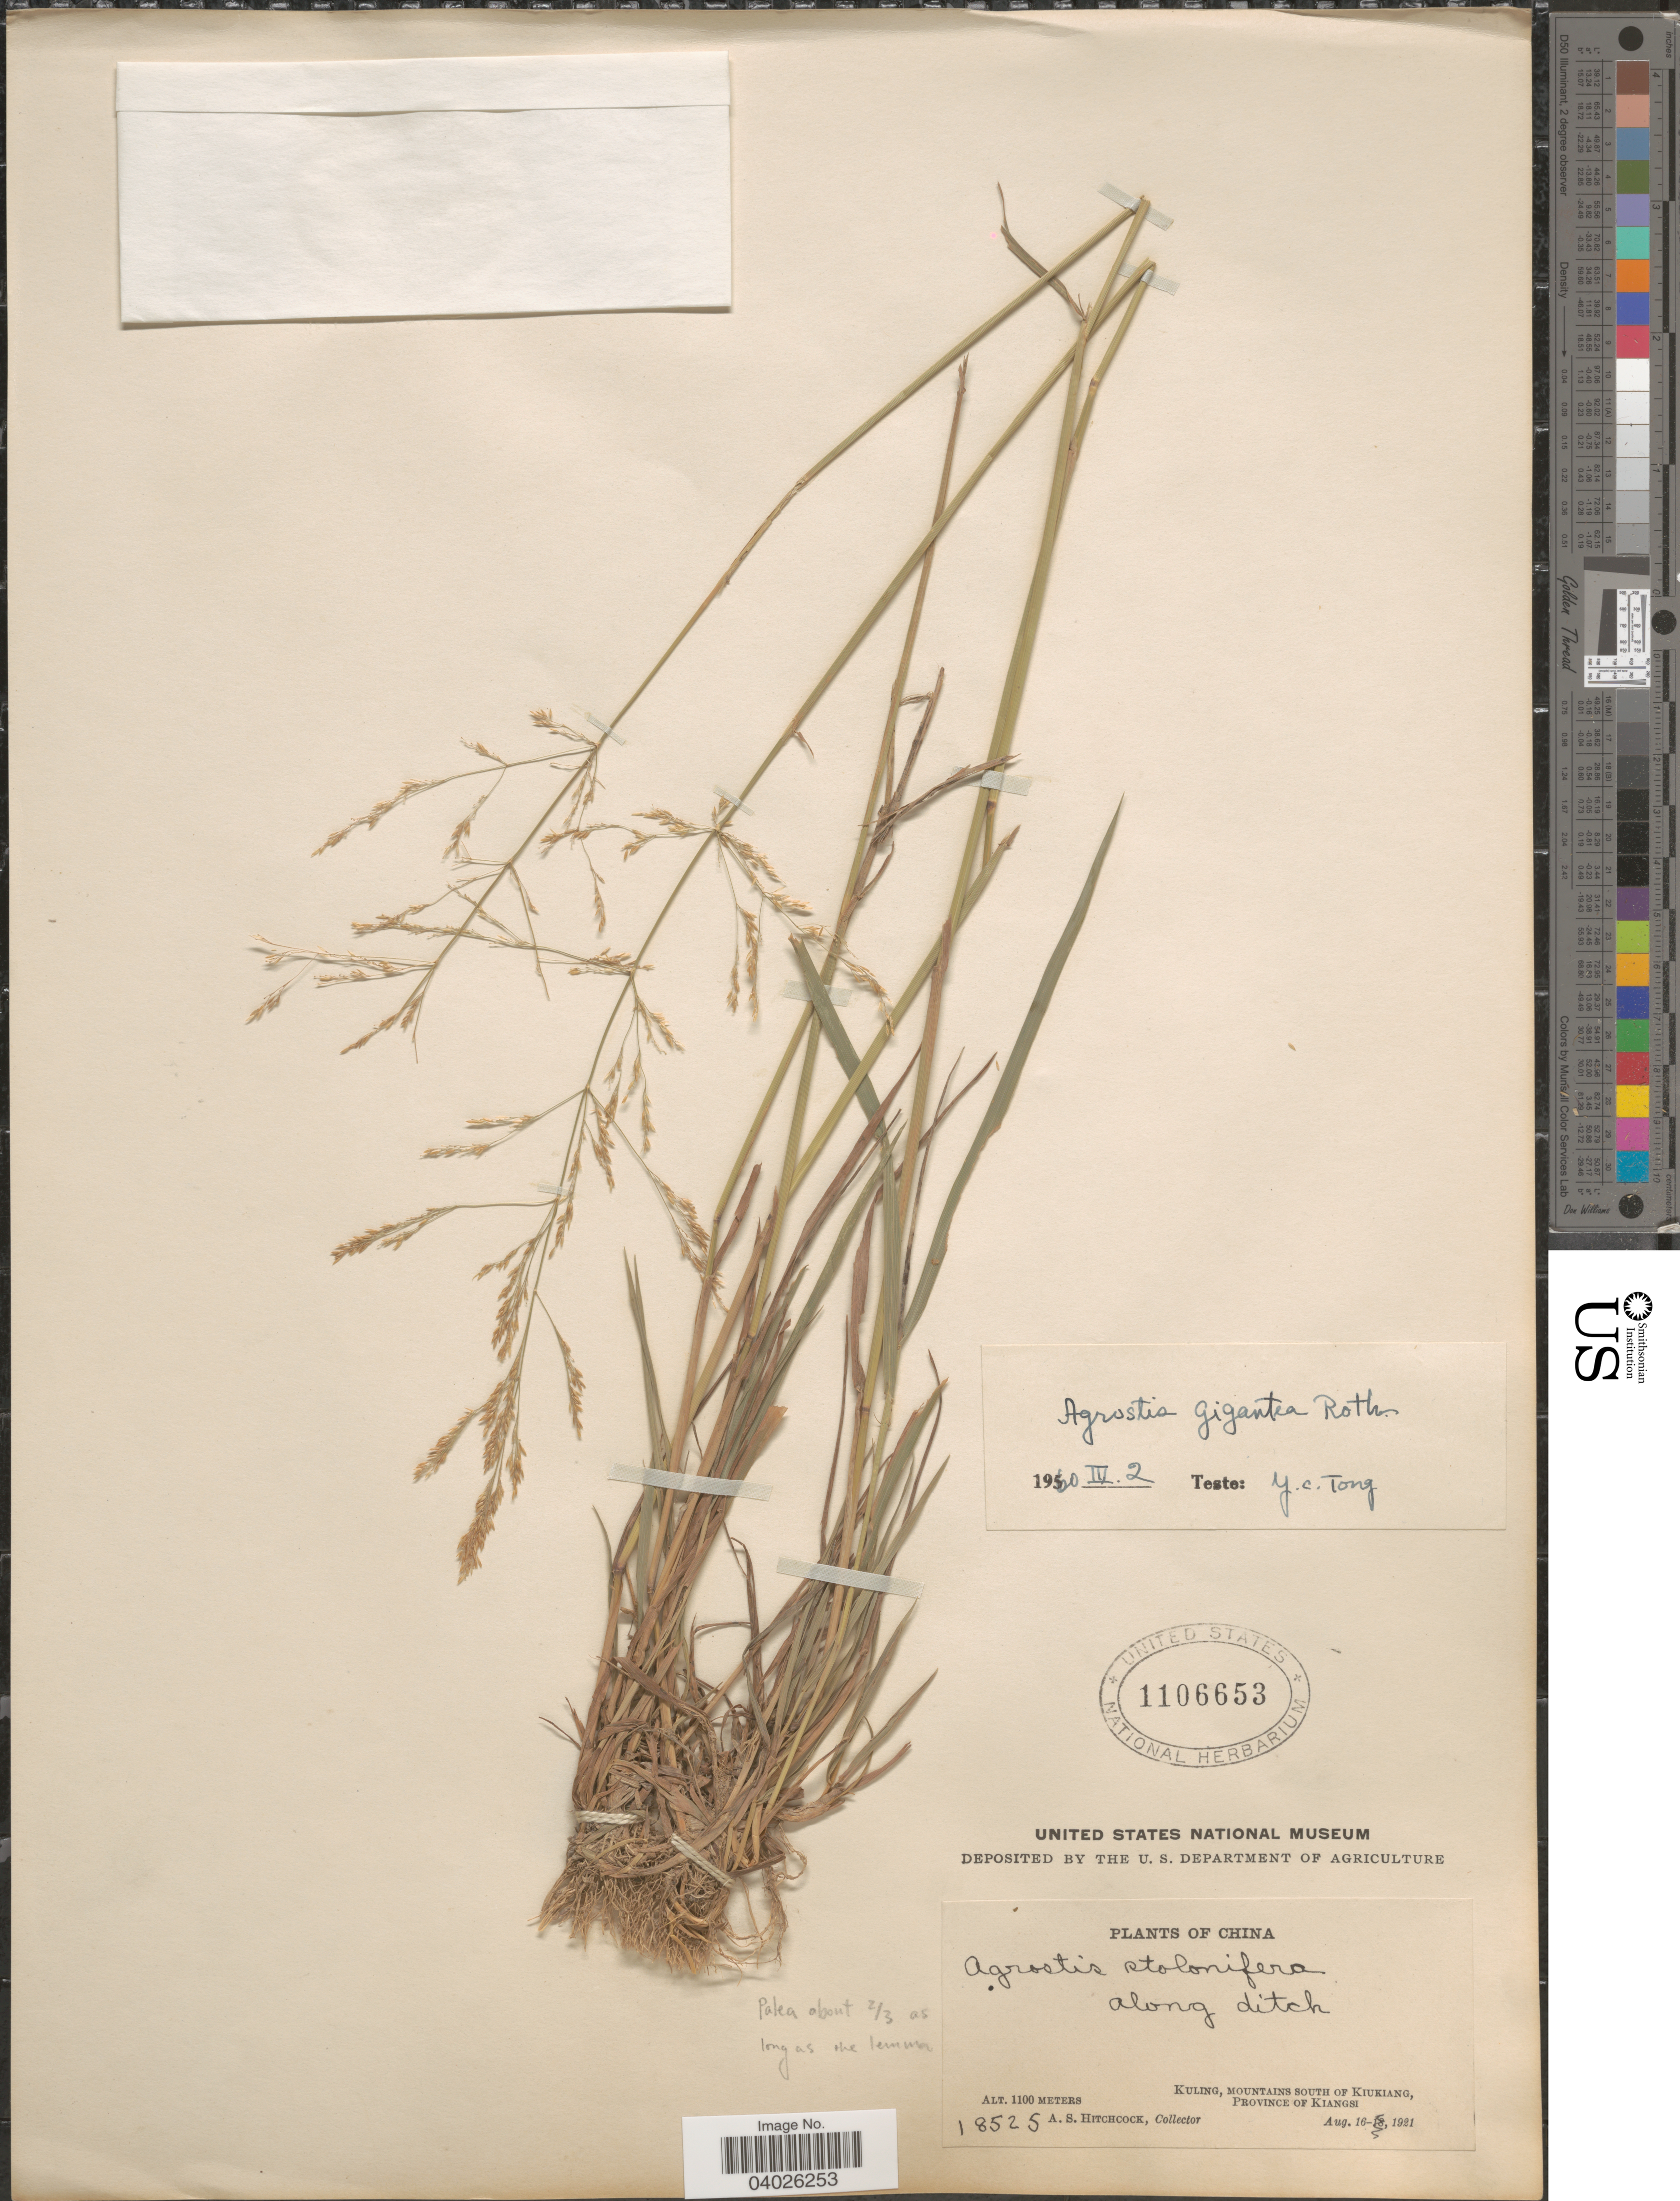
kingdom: Plantae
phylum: Tracheophyta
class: Liliopsida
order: Poales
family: Poaceae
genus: Agrostis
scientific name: Agrostis gigantea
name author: Roth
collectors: A. S. Hitchcock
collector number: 18525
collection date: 1921-08-16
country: China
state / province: Jiangxi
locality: Kuling, mountains south of Kiukiang, Province of Kiangsi.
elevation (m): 1100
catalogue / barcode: US 1106653